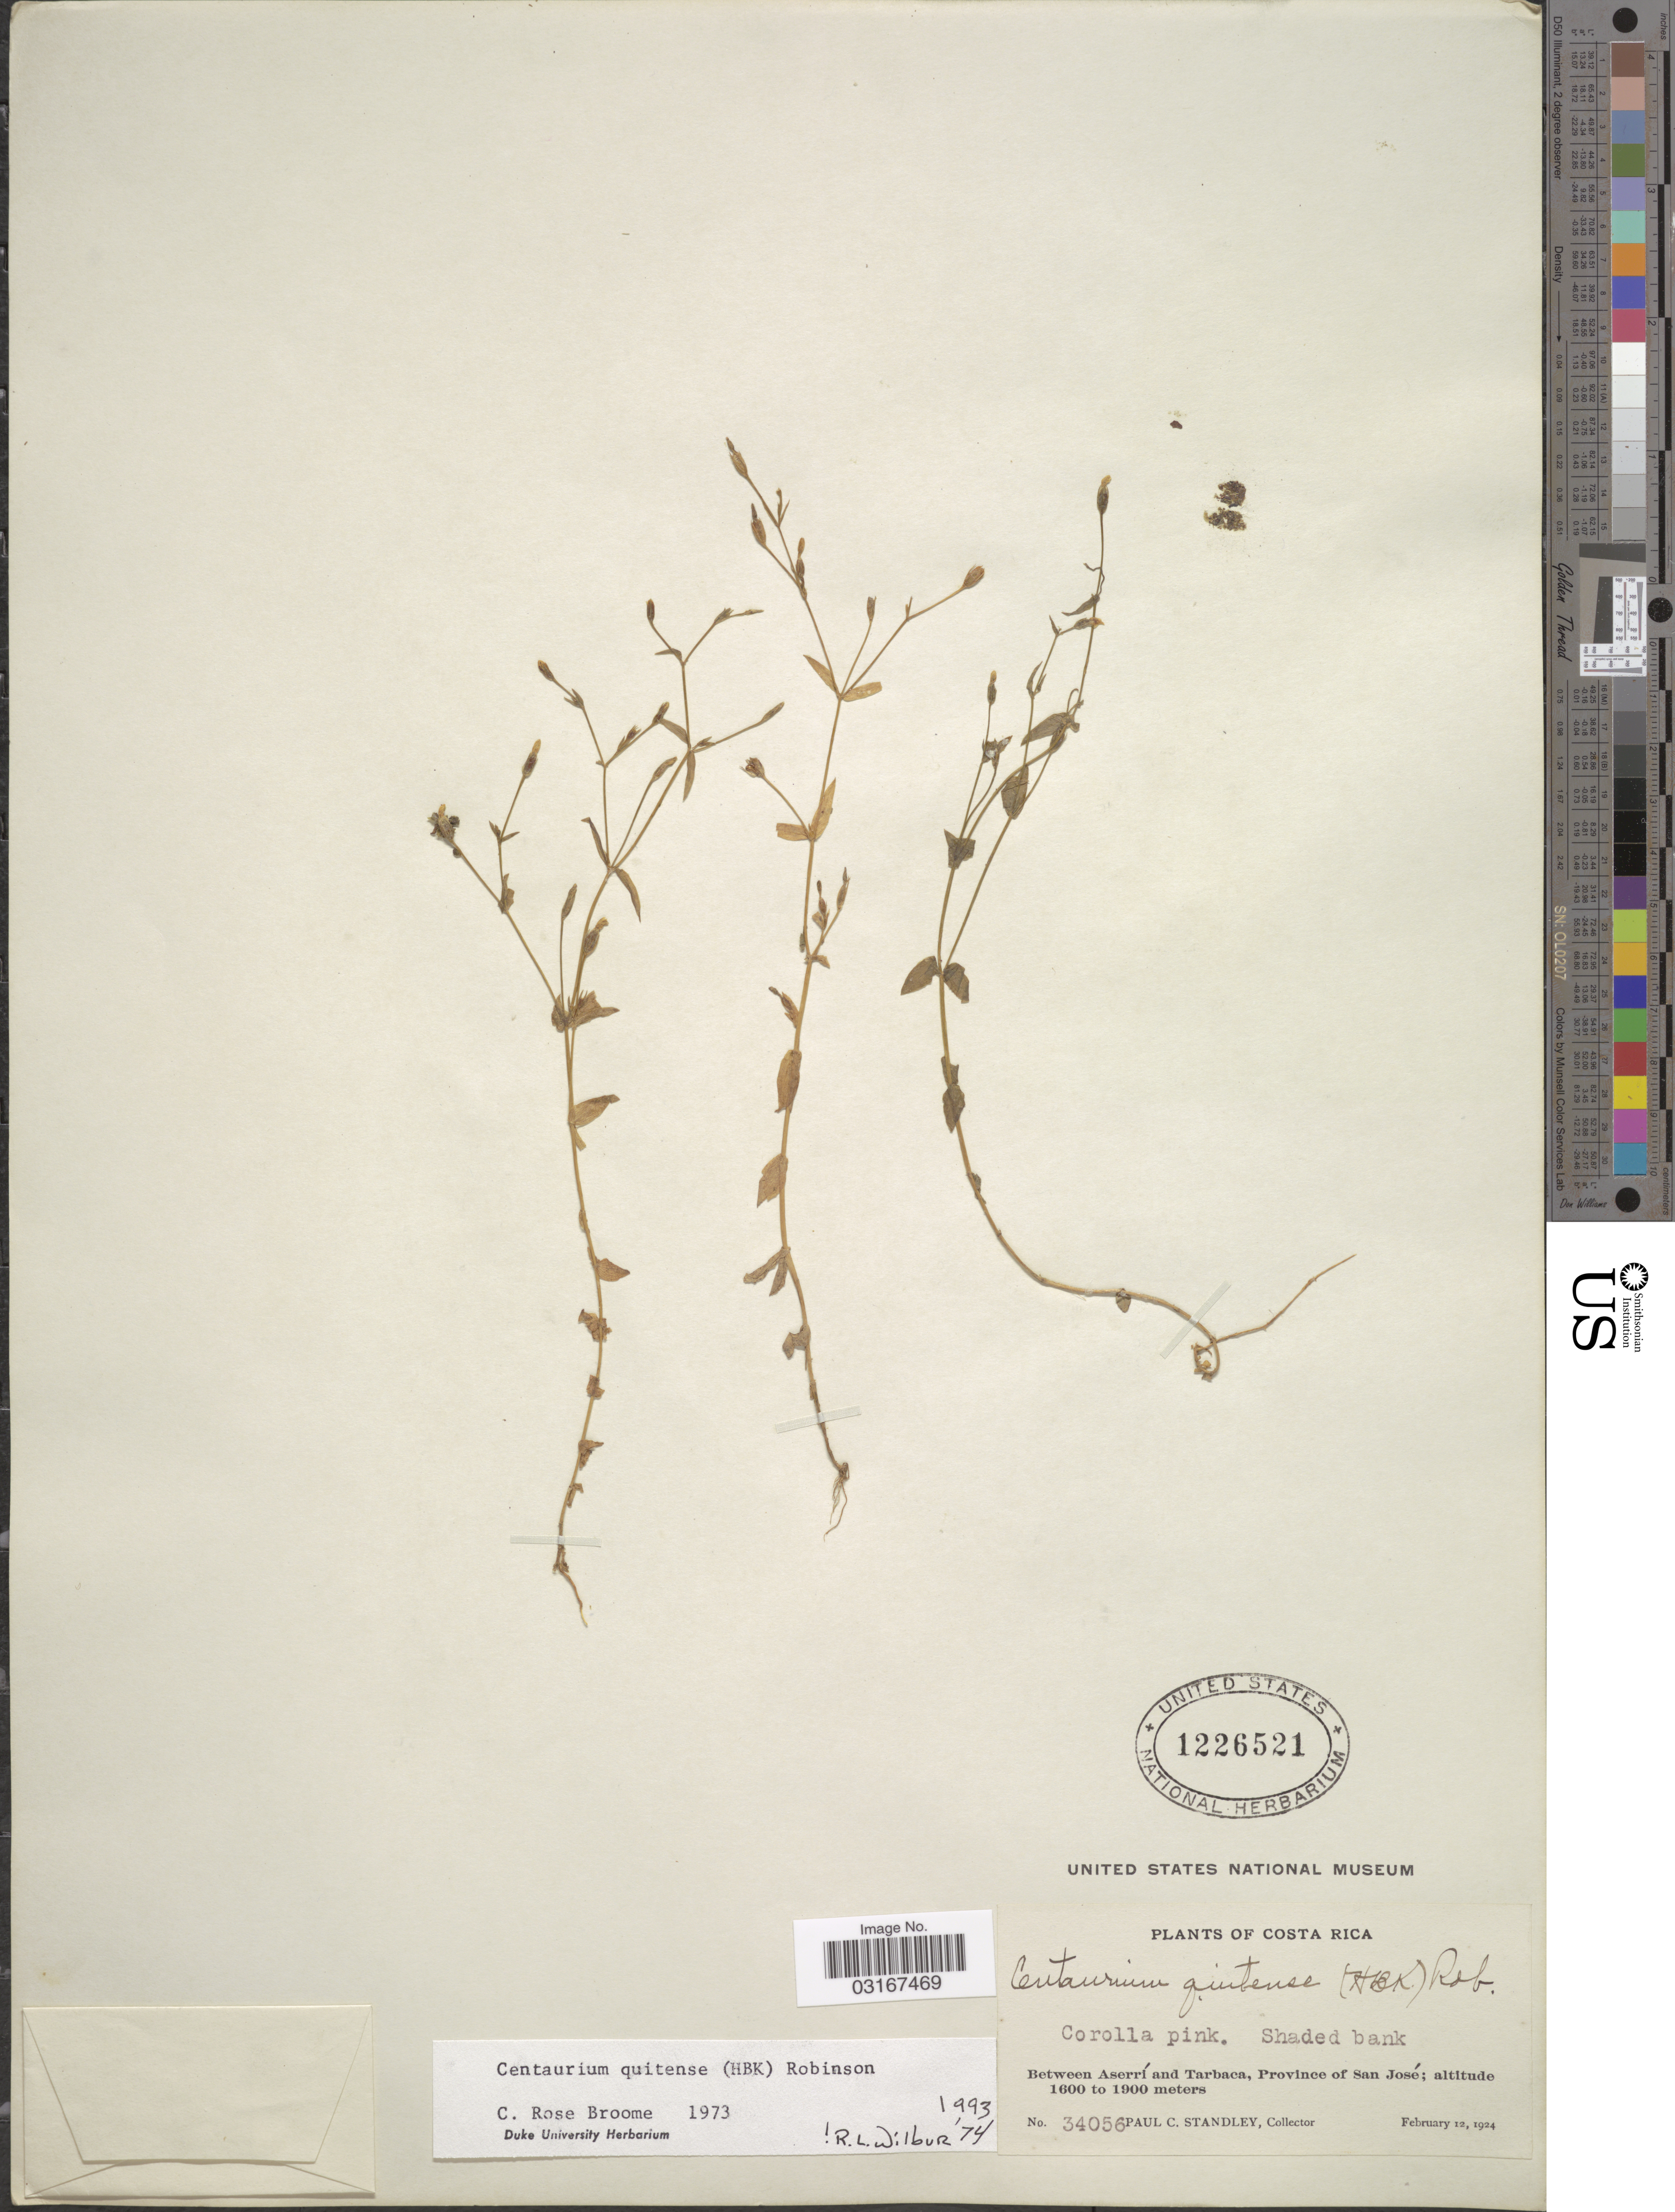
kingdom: Plantae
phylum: Tracheophyta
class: Magnoliopsida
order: Gentianales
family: Gentianaceae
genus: Centaurium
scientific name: Centaurium quitense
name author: (Kunth) B.L. Rob.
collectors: P. C. Standley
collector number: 34056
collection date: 1924-02-12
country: Costa Rica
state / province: San José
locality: Between Aserrí and Tarbaca.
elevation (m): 1600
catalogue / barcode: US 1226521